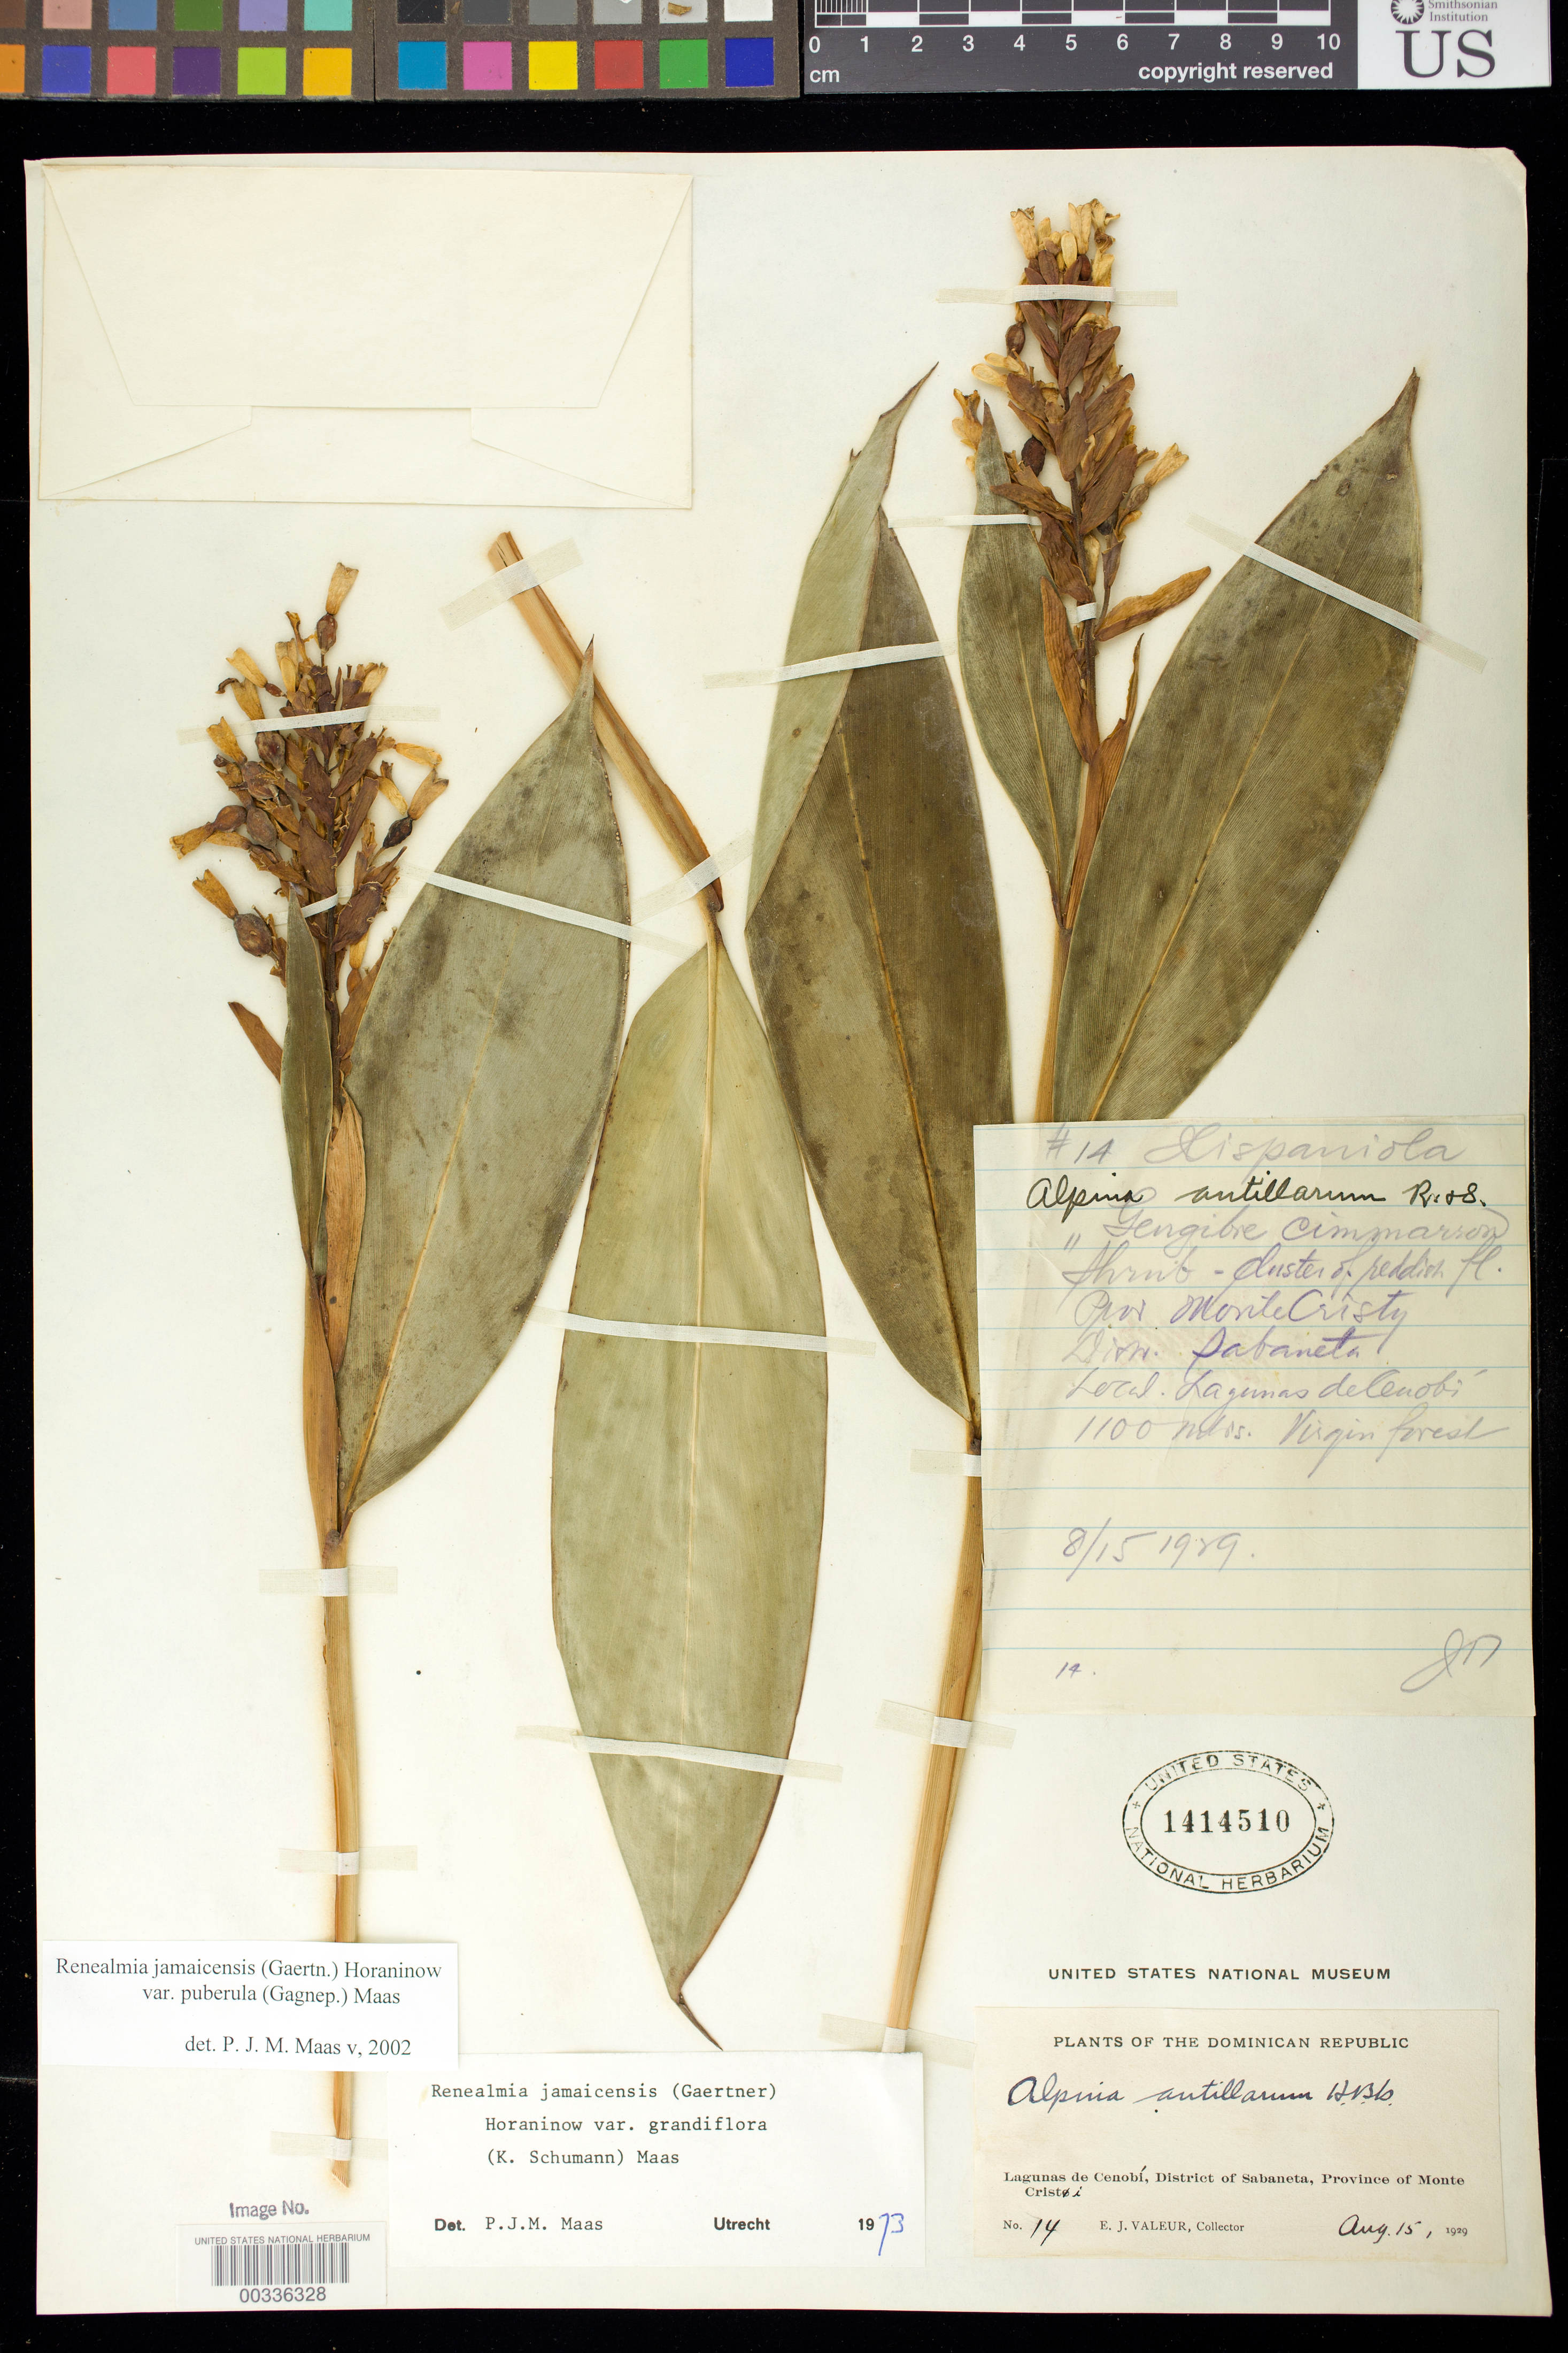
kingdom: Plantae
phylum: Tracheophyta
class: Liliopsida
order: Zingiberales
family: Zingiberaceae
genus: Renealmia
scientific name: Renealmia jamaicensis var. puberula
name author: (Gagnep.) Maas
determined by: Maas, Paul J. M.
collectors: E. Valeur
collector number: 14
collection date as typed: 15 Aug 1929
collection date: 1929-08-15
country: Dominican Republic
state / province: Santiago Rodríguez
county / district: Sabaneta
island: Hispaniola Island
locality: Lagunas de cenobi, dist of sabaneta. [province originally recorded as monte cristi.]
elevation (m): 1100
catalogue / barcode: US 1414510